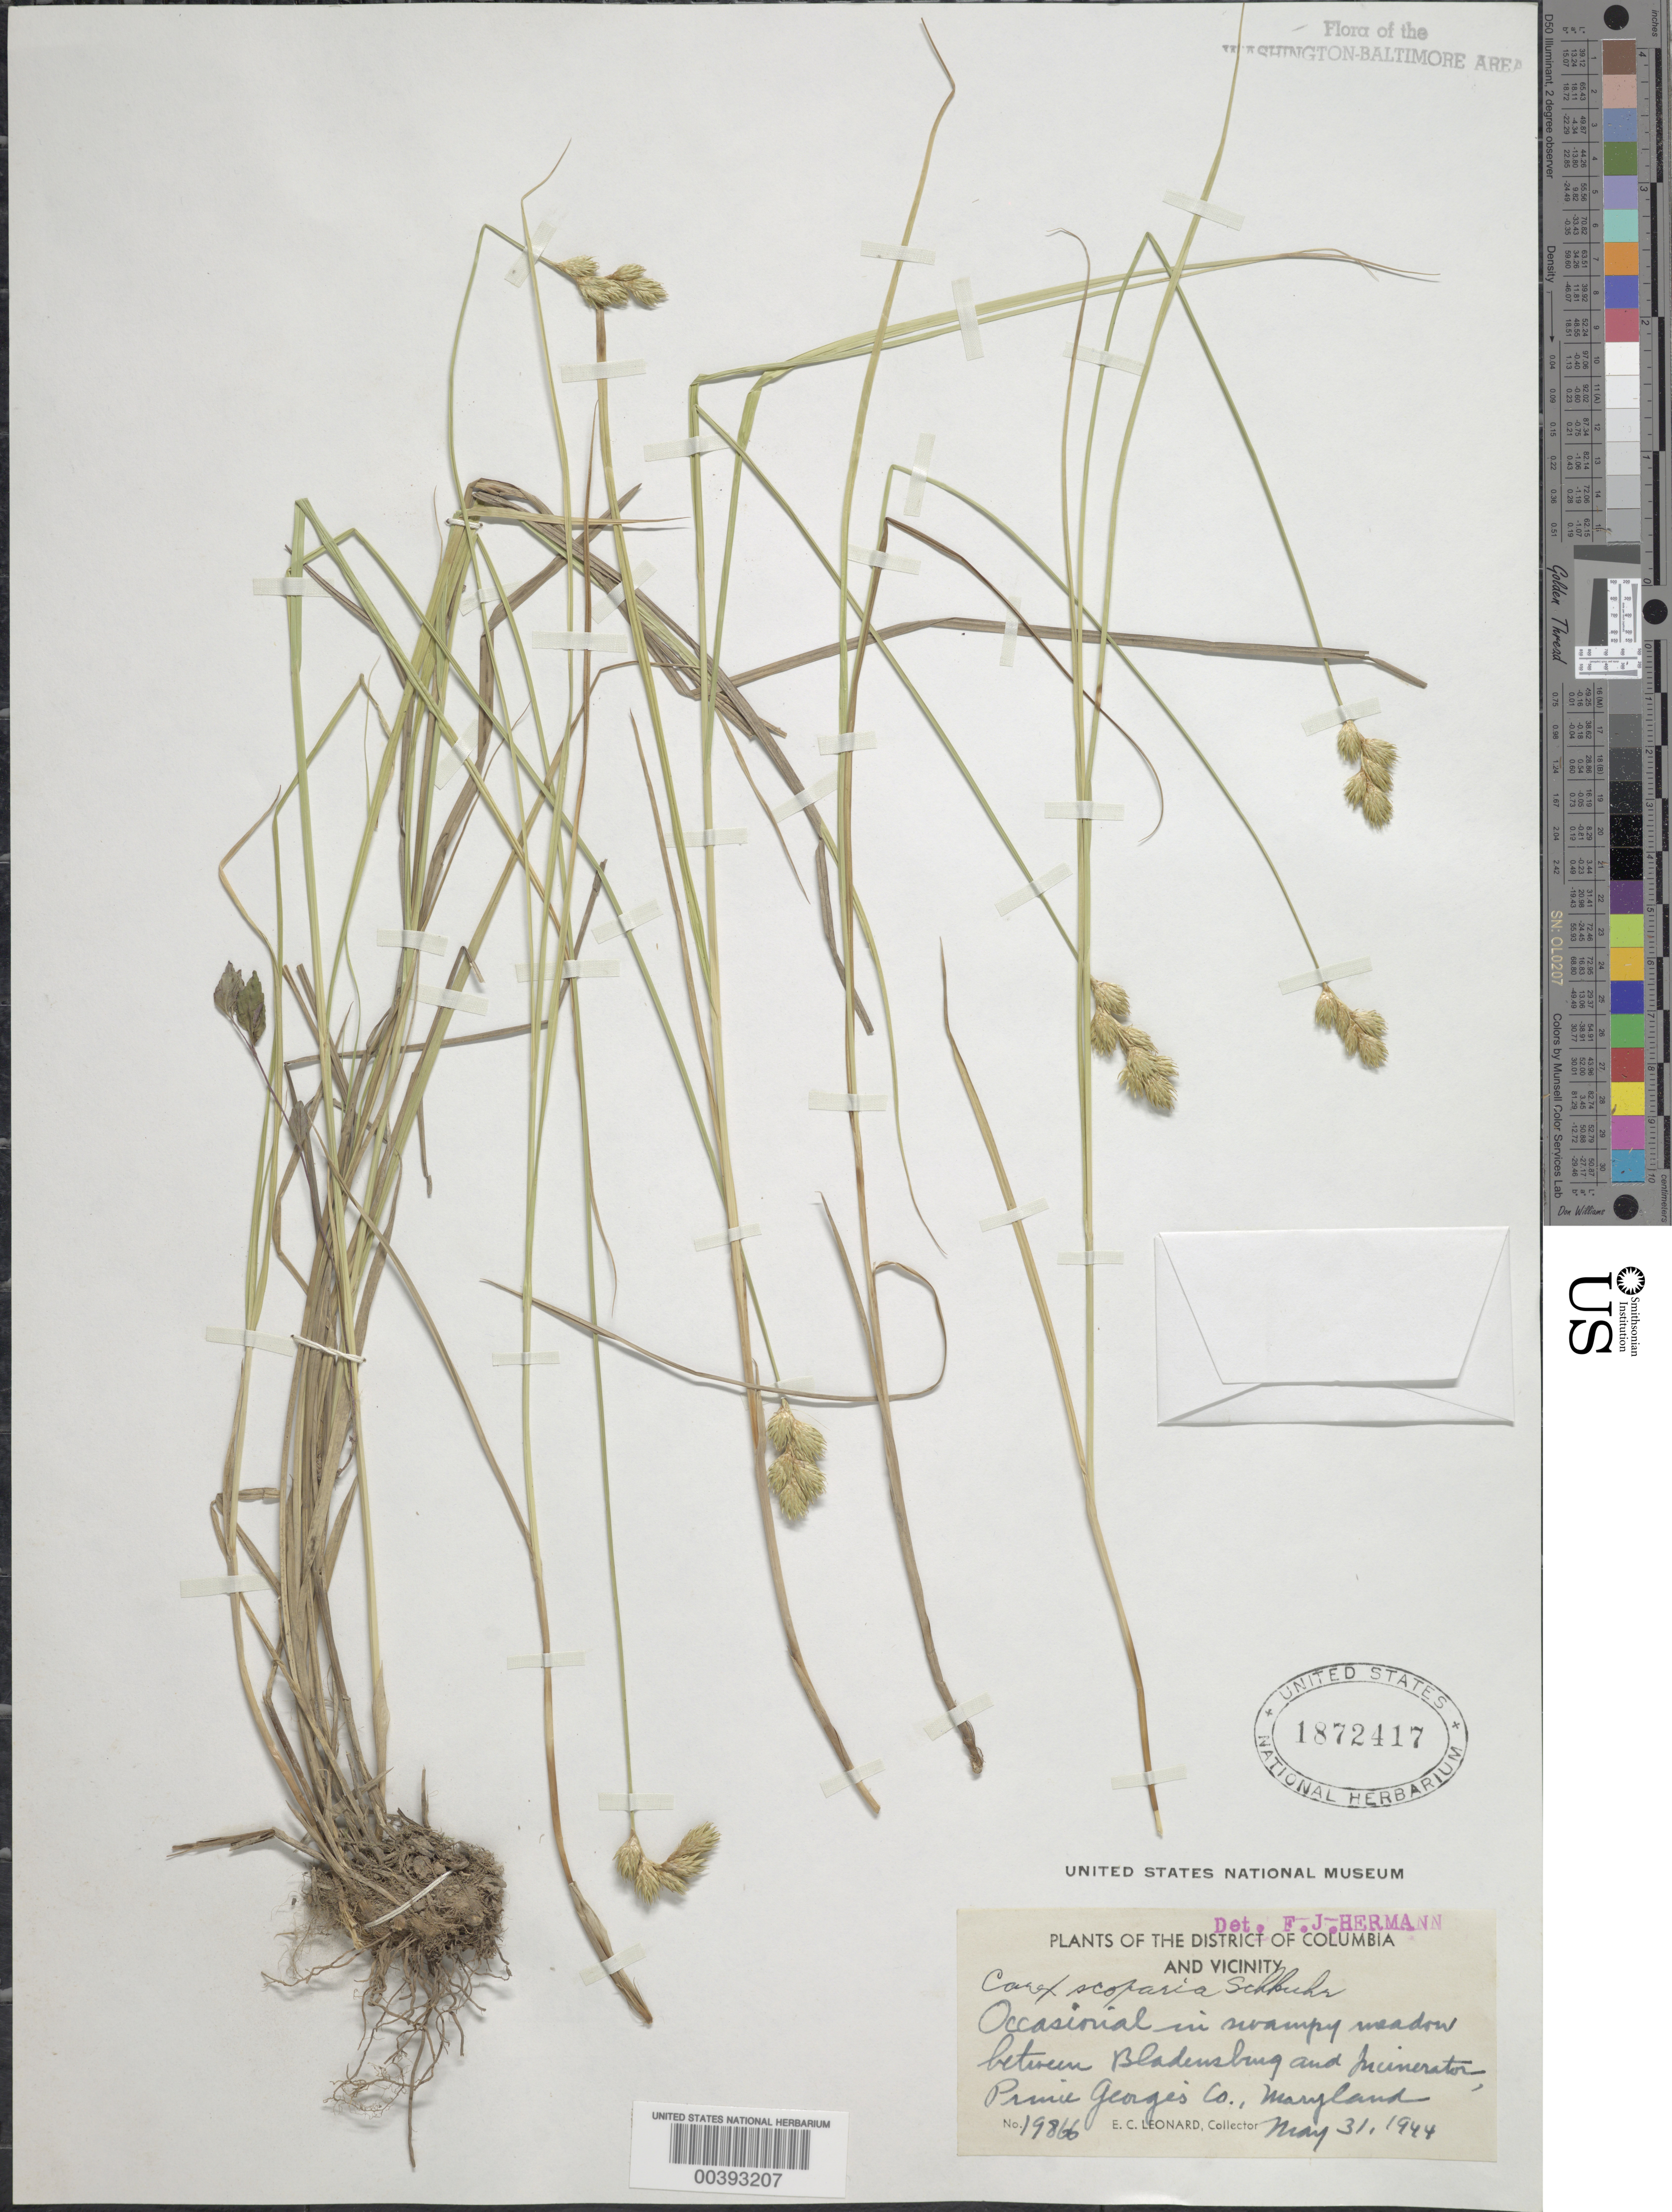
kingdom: Plantae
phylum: Tracheophyta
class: Liliopsida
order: Poales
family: Cyperaceae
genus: Carex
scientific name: Carex scoparia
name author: Schkuhr ex Willd.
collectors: E. C. Leonard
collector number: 19866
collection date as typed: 31 May 1944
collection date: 1944-05-31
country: United States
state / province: Maryland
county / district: Prince George's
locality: between Bladensburg and Incinerator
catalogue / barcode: US 1872417